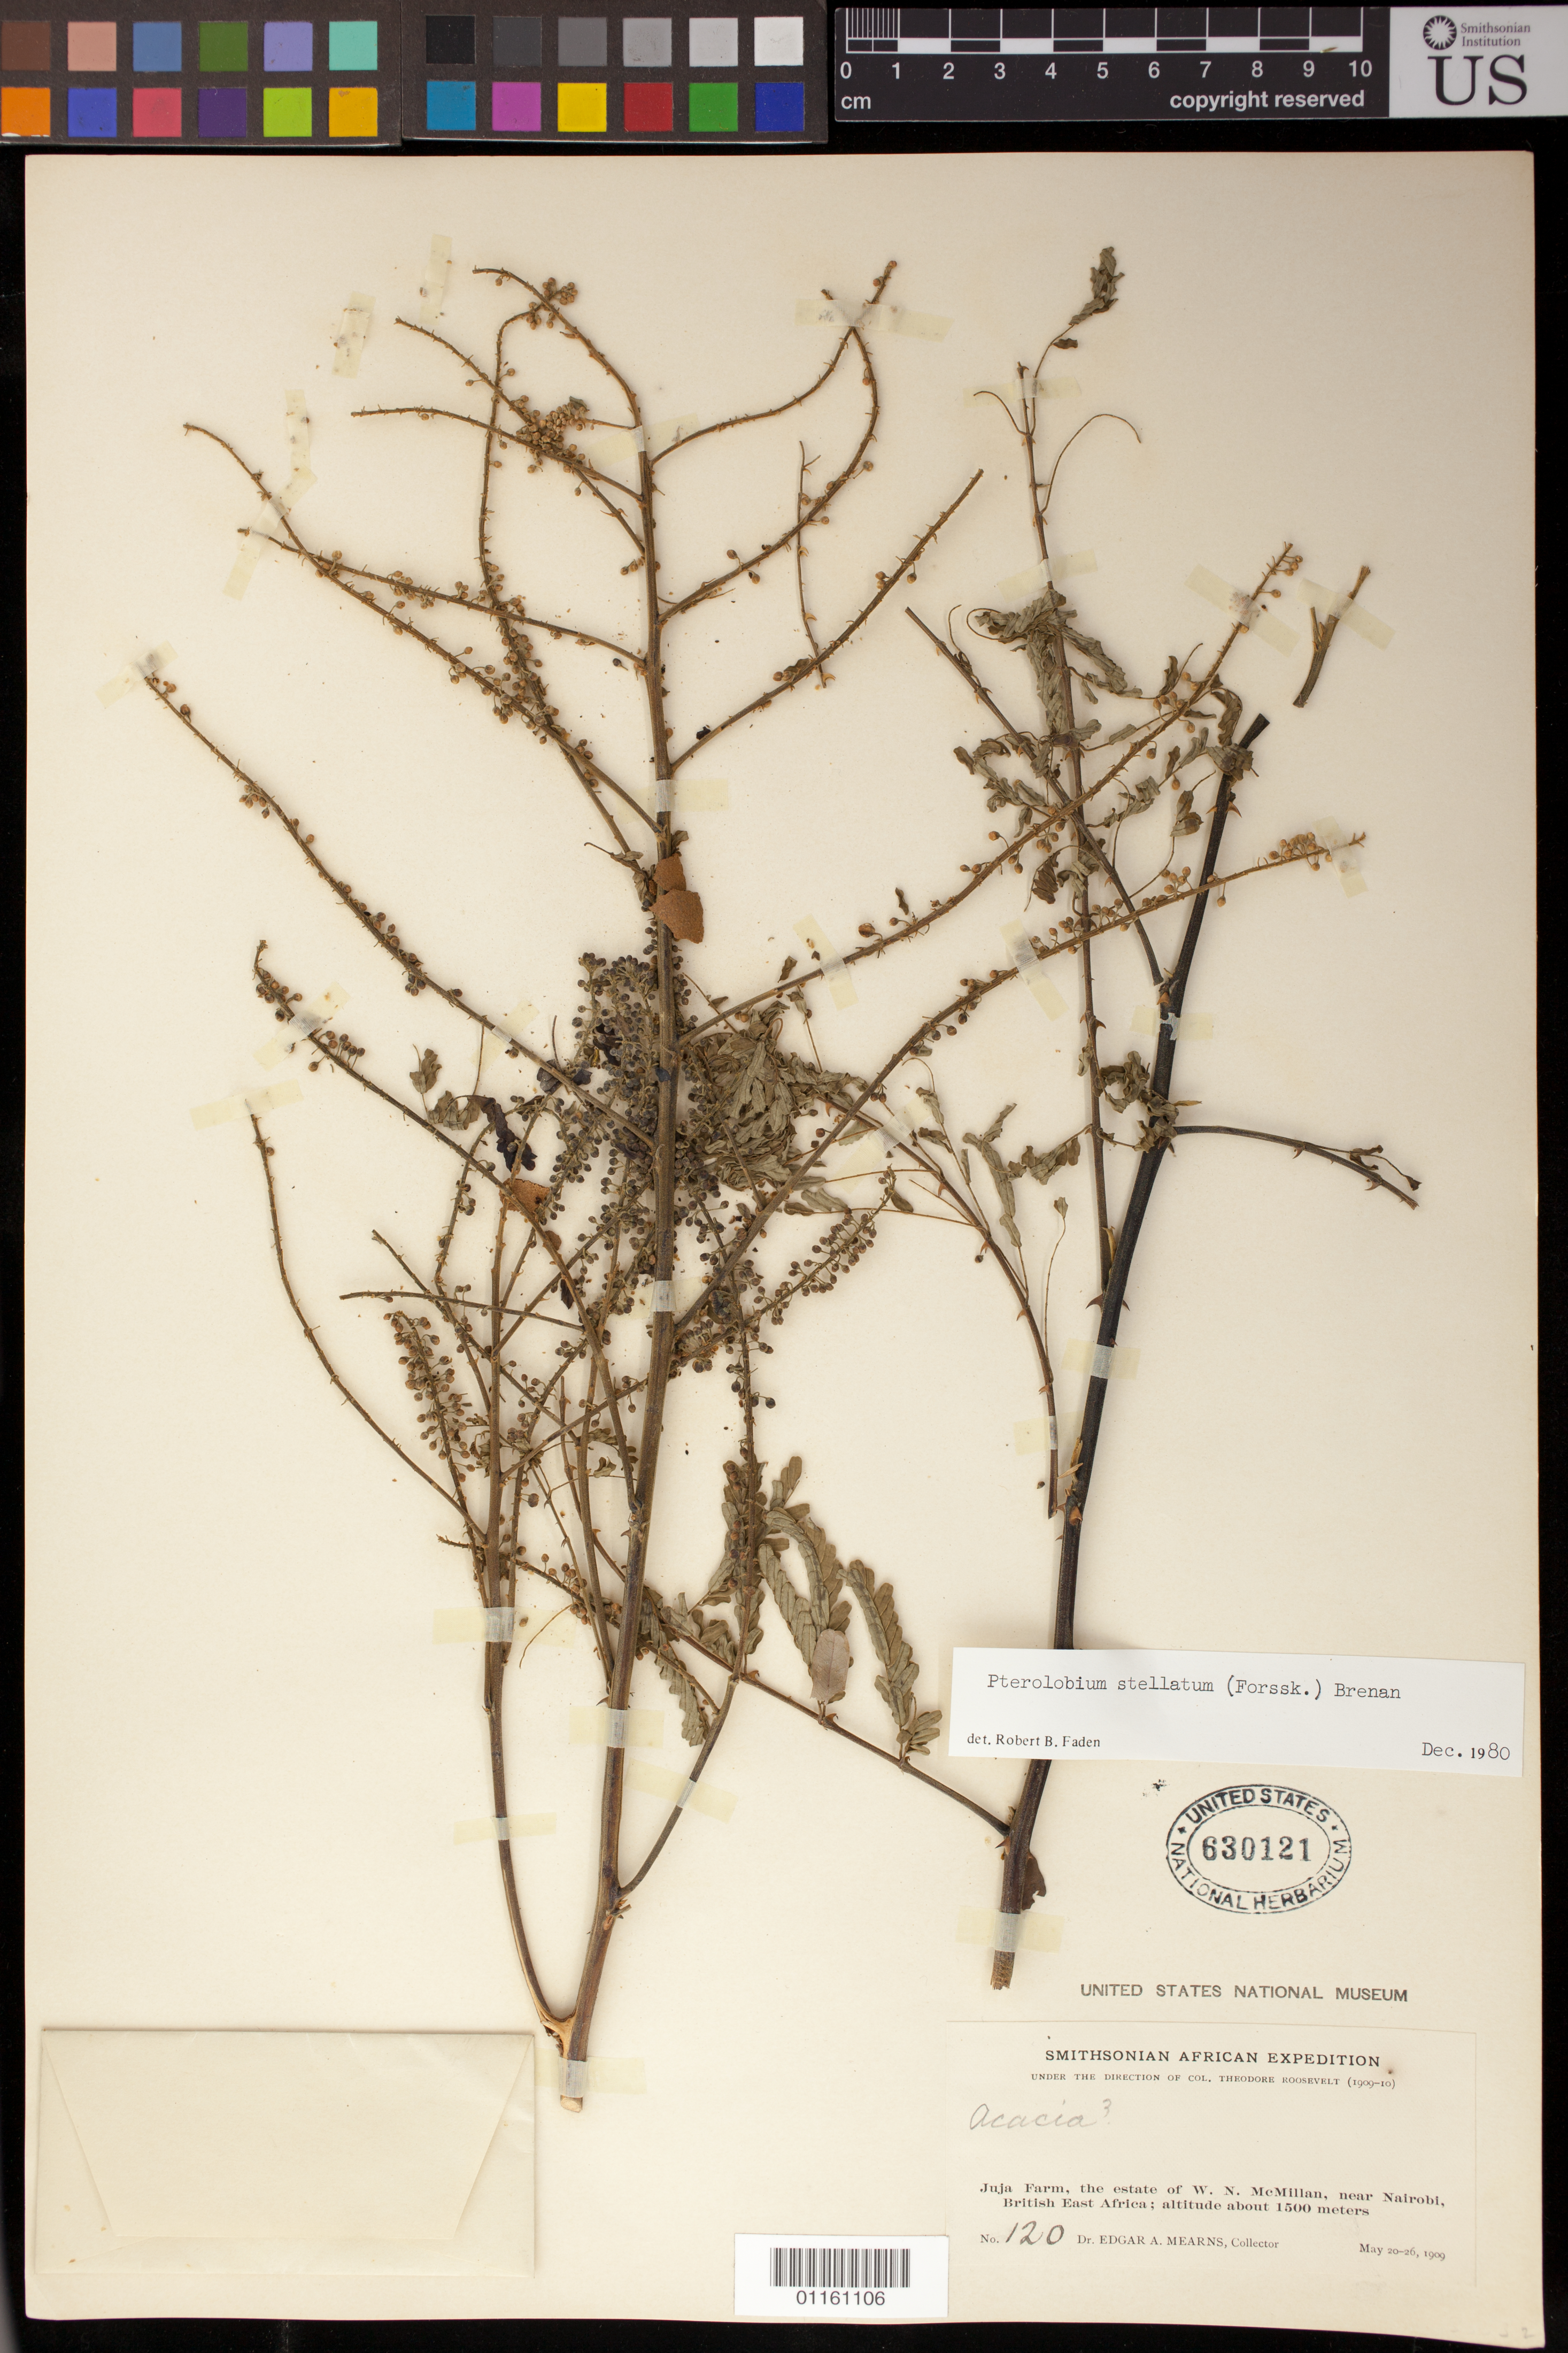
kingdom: Plantae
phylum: Tracheophyta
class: Magnoliopsida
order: Fabales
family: Fabaceae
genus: Pterolobium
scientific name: Pterolobium stellatum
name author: (Forssk.) Brenan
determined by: Faden, Robert B., (US), Smithsonian Institution - National Museum of Natural History (UNITED STATES)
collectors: E. A. Mearns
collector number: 120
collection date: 1909-05-20/1909-05-26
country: Kenya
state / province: Nairobi Area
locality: Juja Farm, the estate of W. N. McMillan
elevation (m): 1500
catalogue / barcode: US 630121